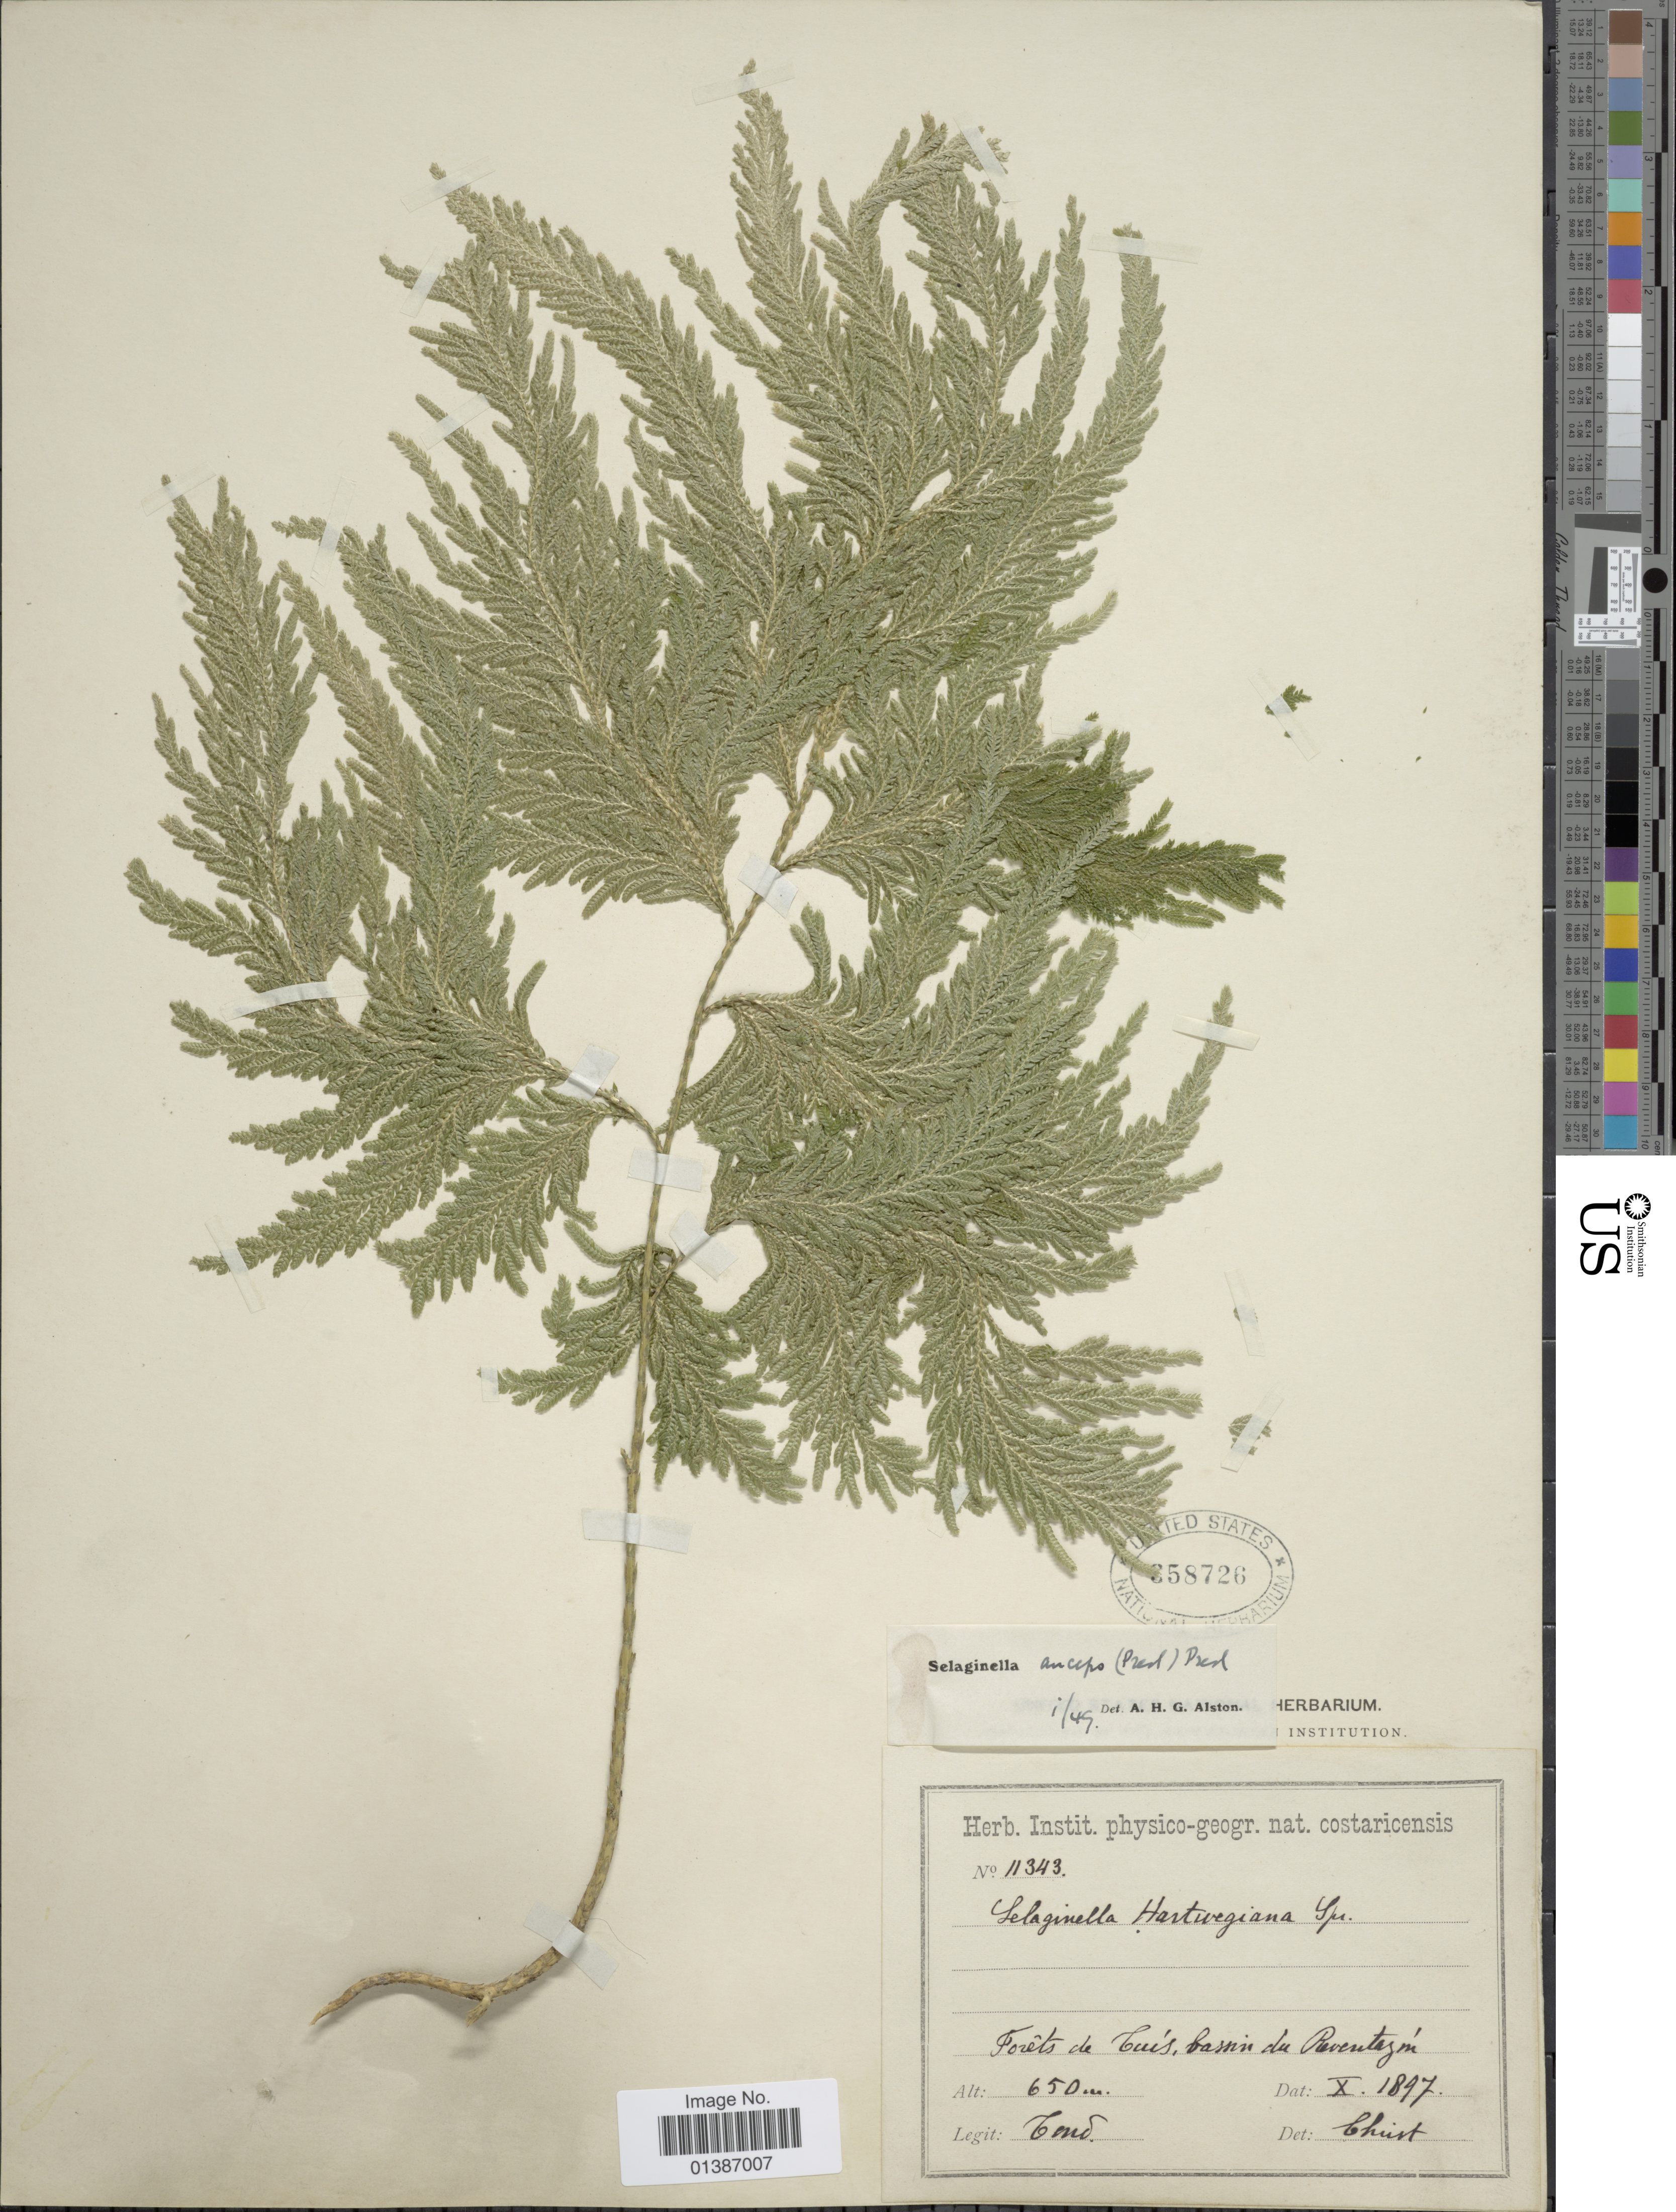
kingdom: Plantae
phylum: Tracheophyta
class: Lycopodiopsida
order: Selaginellales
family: Selaginellaceae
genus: Selaginella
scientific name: Selaginella anceps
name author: (C. Presl)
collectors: A. Tonduz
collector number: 11343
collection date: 1897-10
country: Costa Rica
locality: Forêts de Tuís, bassin du Reventezón.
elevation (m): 650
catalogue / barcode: US 358726